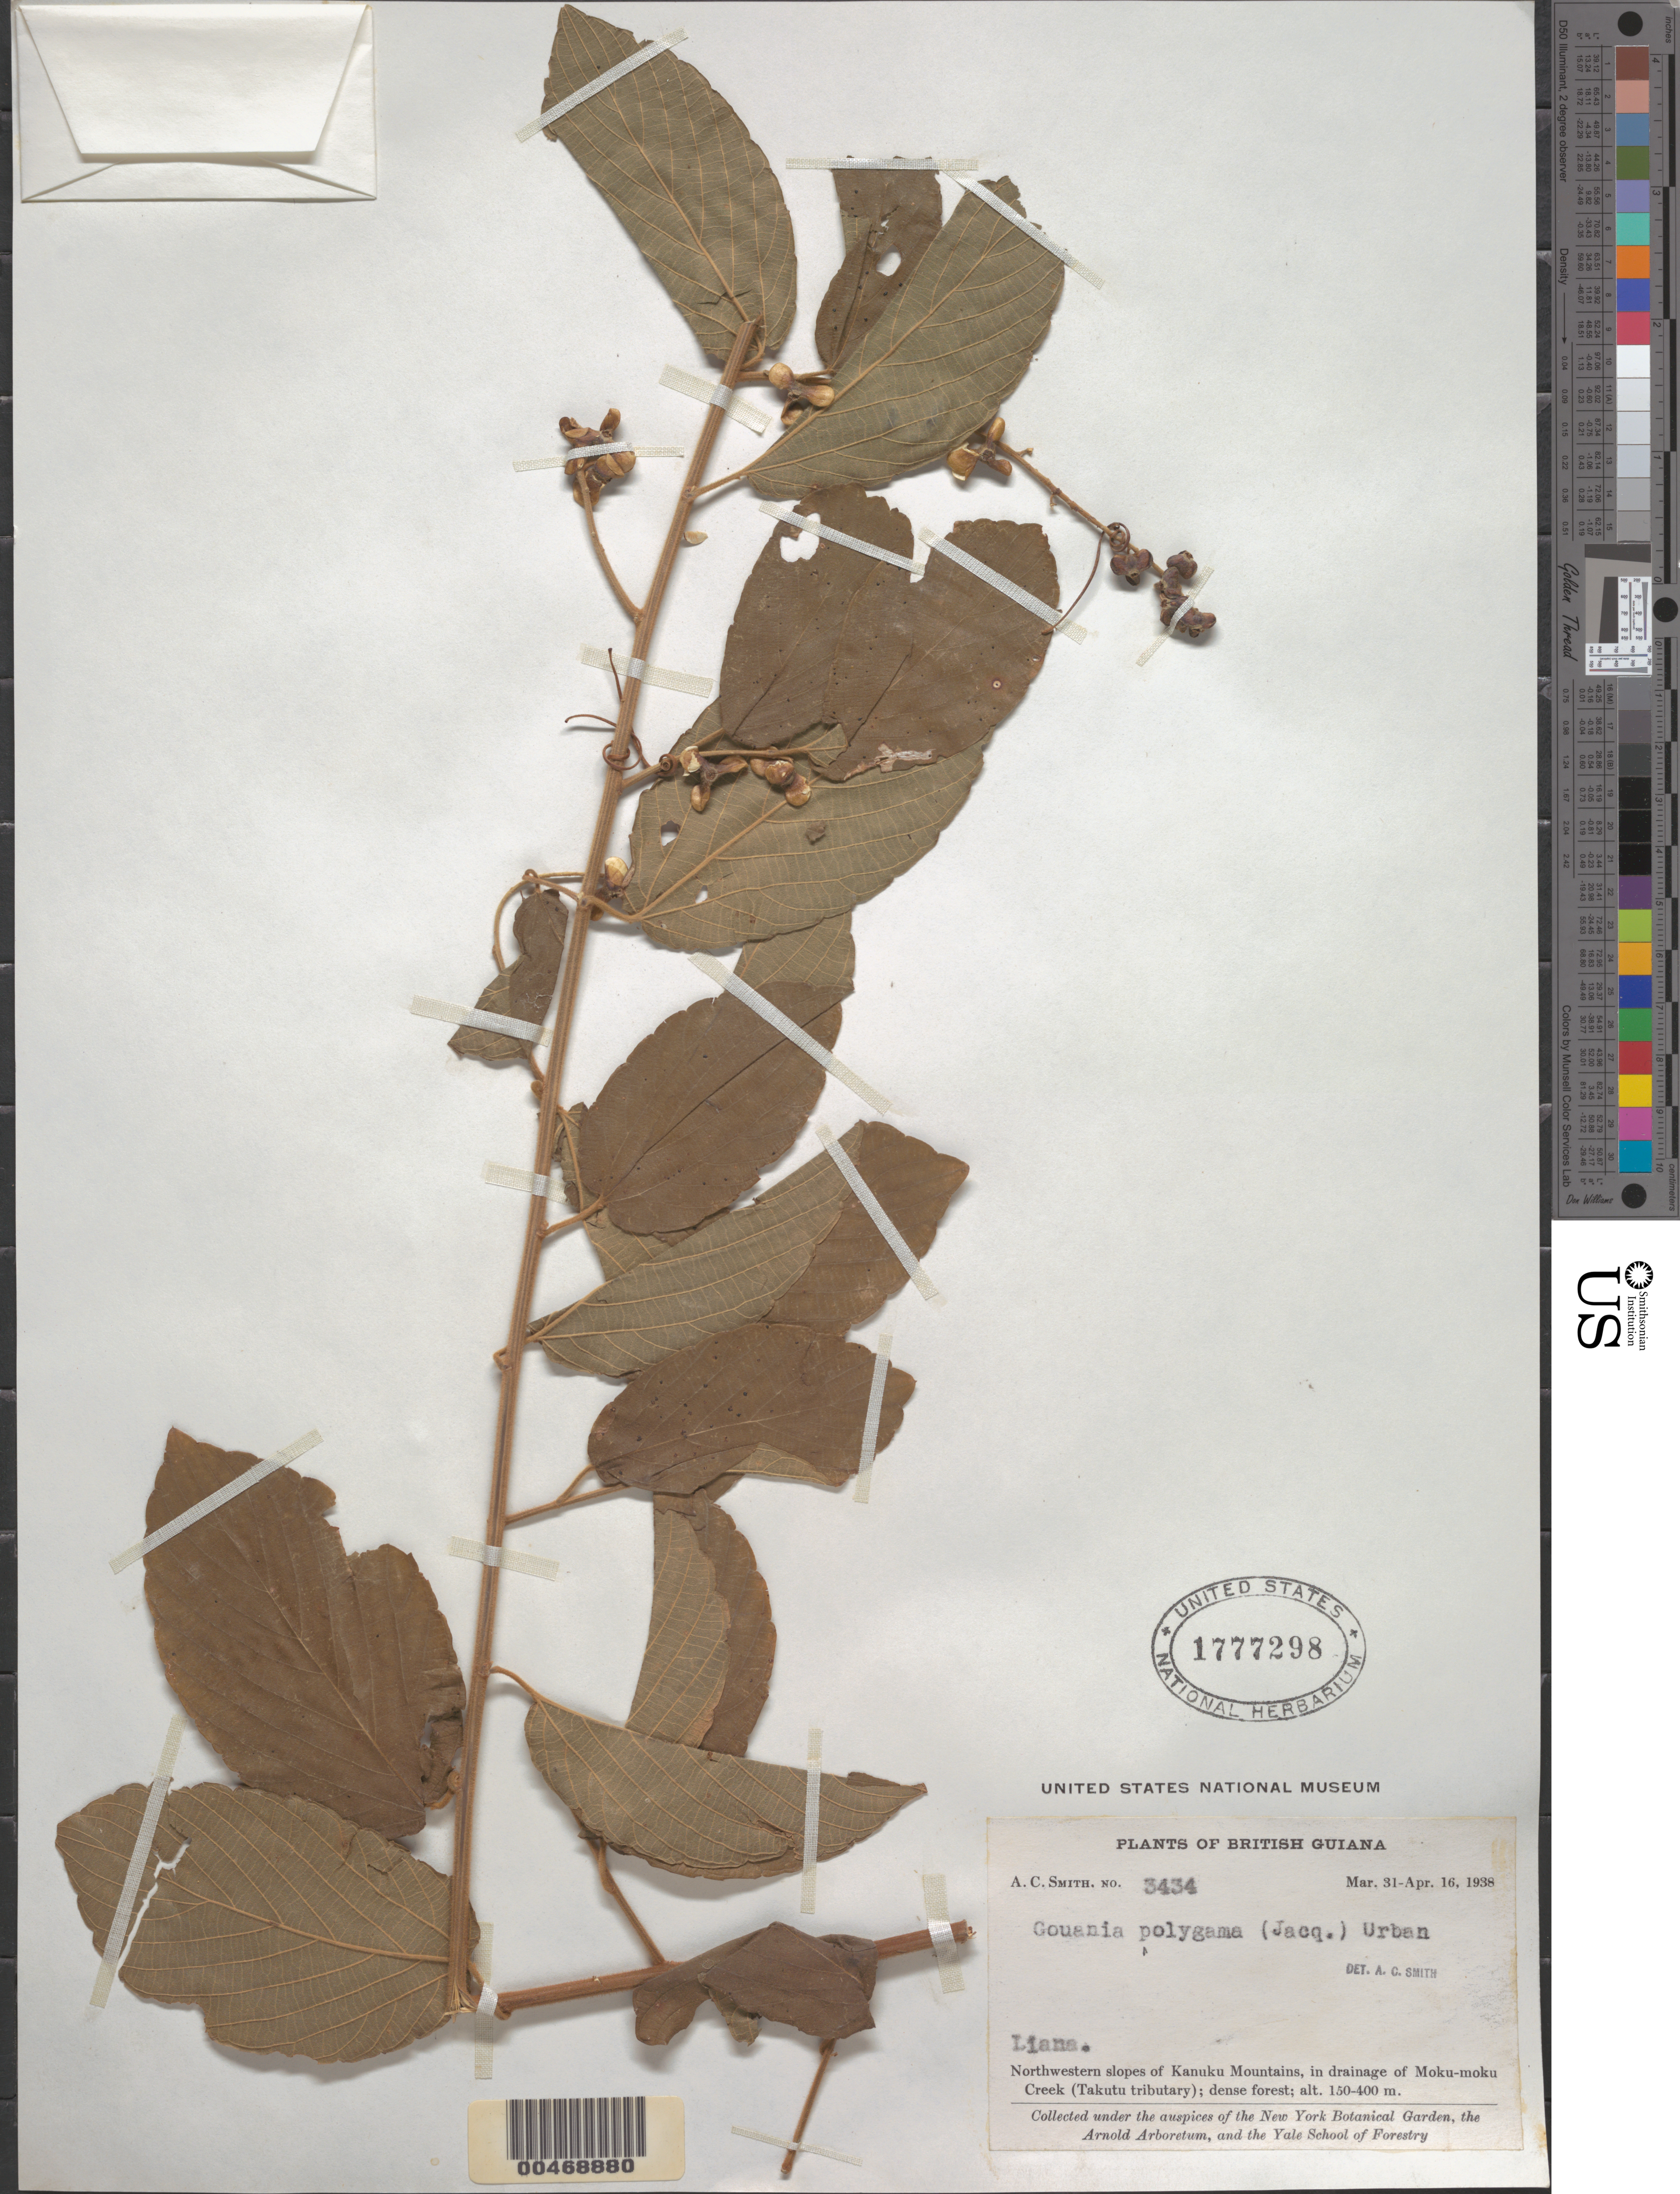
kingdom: Plantae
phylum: Tracheophyta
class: Magnoliopsida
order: Rosales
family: Rhamnaceae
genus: Gouania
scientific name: Gouania polygama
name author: (Jacq.) Urb.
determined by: Steyermark, Julian A., (VEN)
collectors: A. C. Smith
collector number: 3434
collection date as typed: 31-Mar-38 to 16-Apr-38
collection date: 1938-03-31/1938-04-16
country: Guyana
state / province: U. Takutu-U. Essequibo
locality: Kanuku Mts., NW slopes, in drainage of Moku-moku Creek (Takutu tributary)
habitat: Dense forest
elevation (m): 150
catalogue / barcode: US 1777298